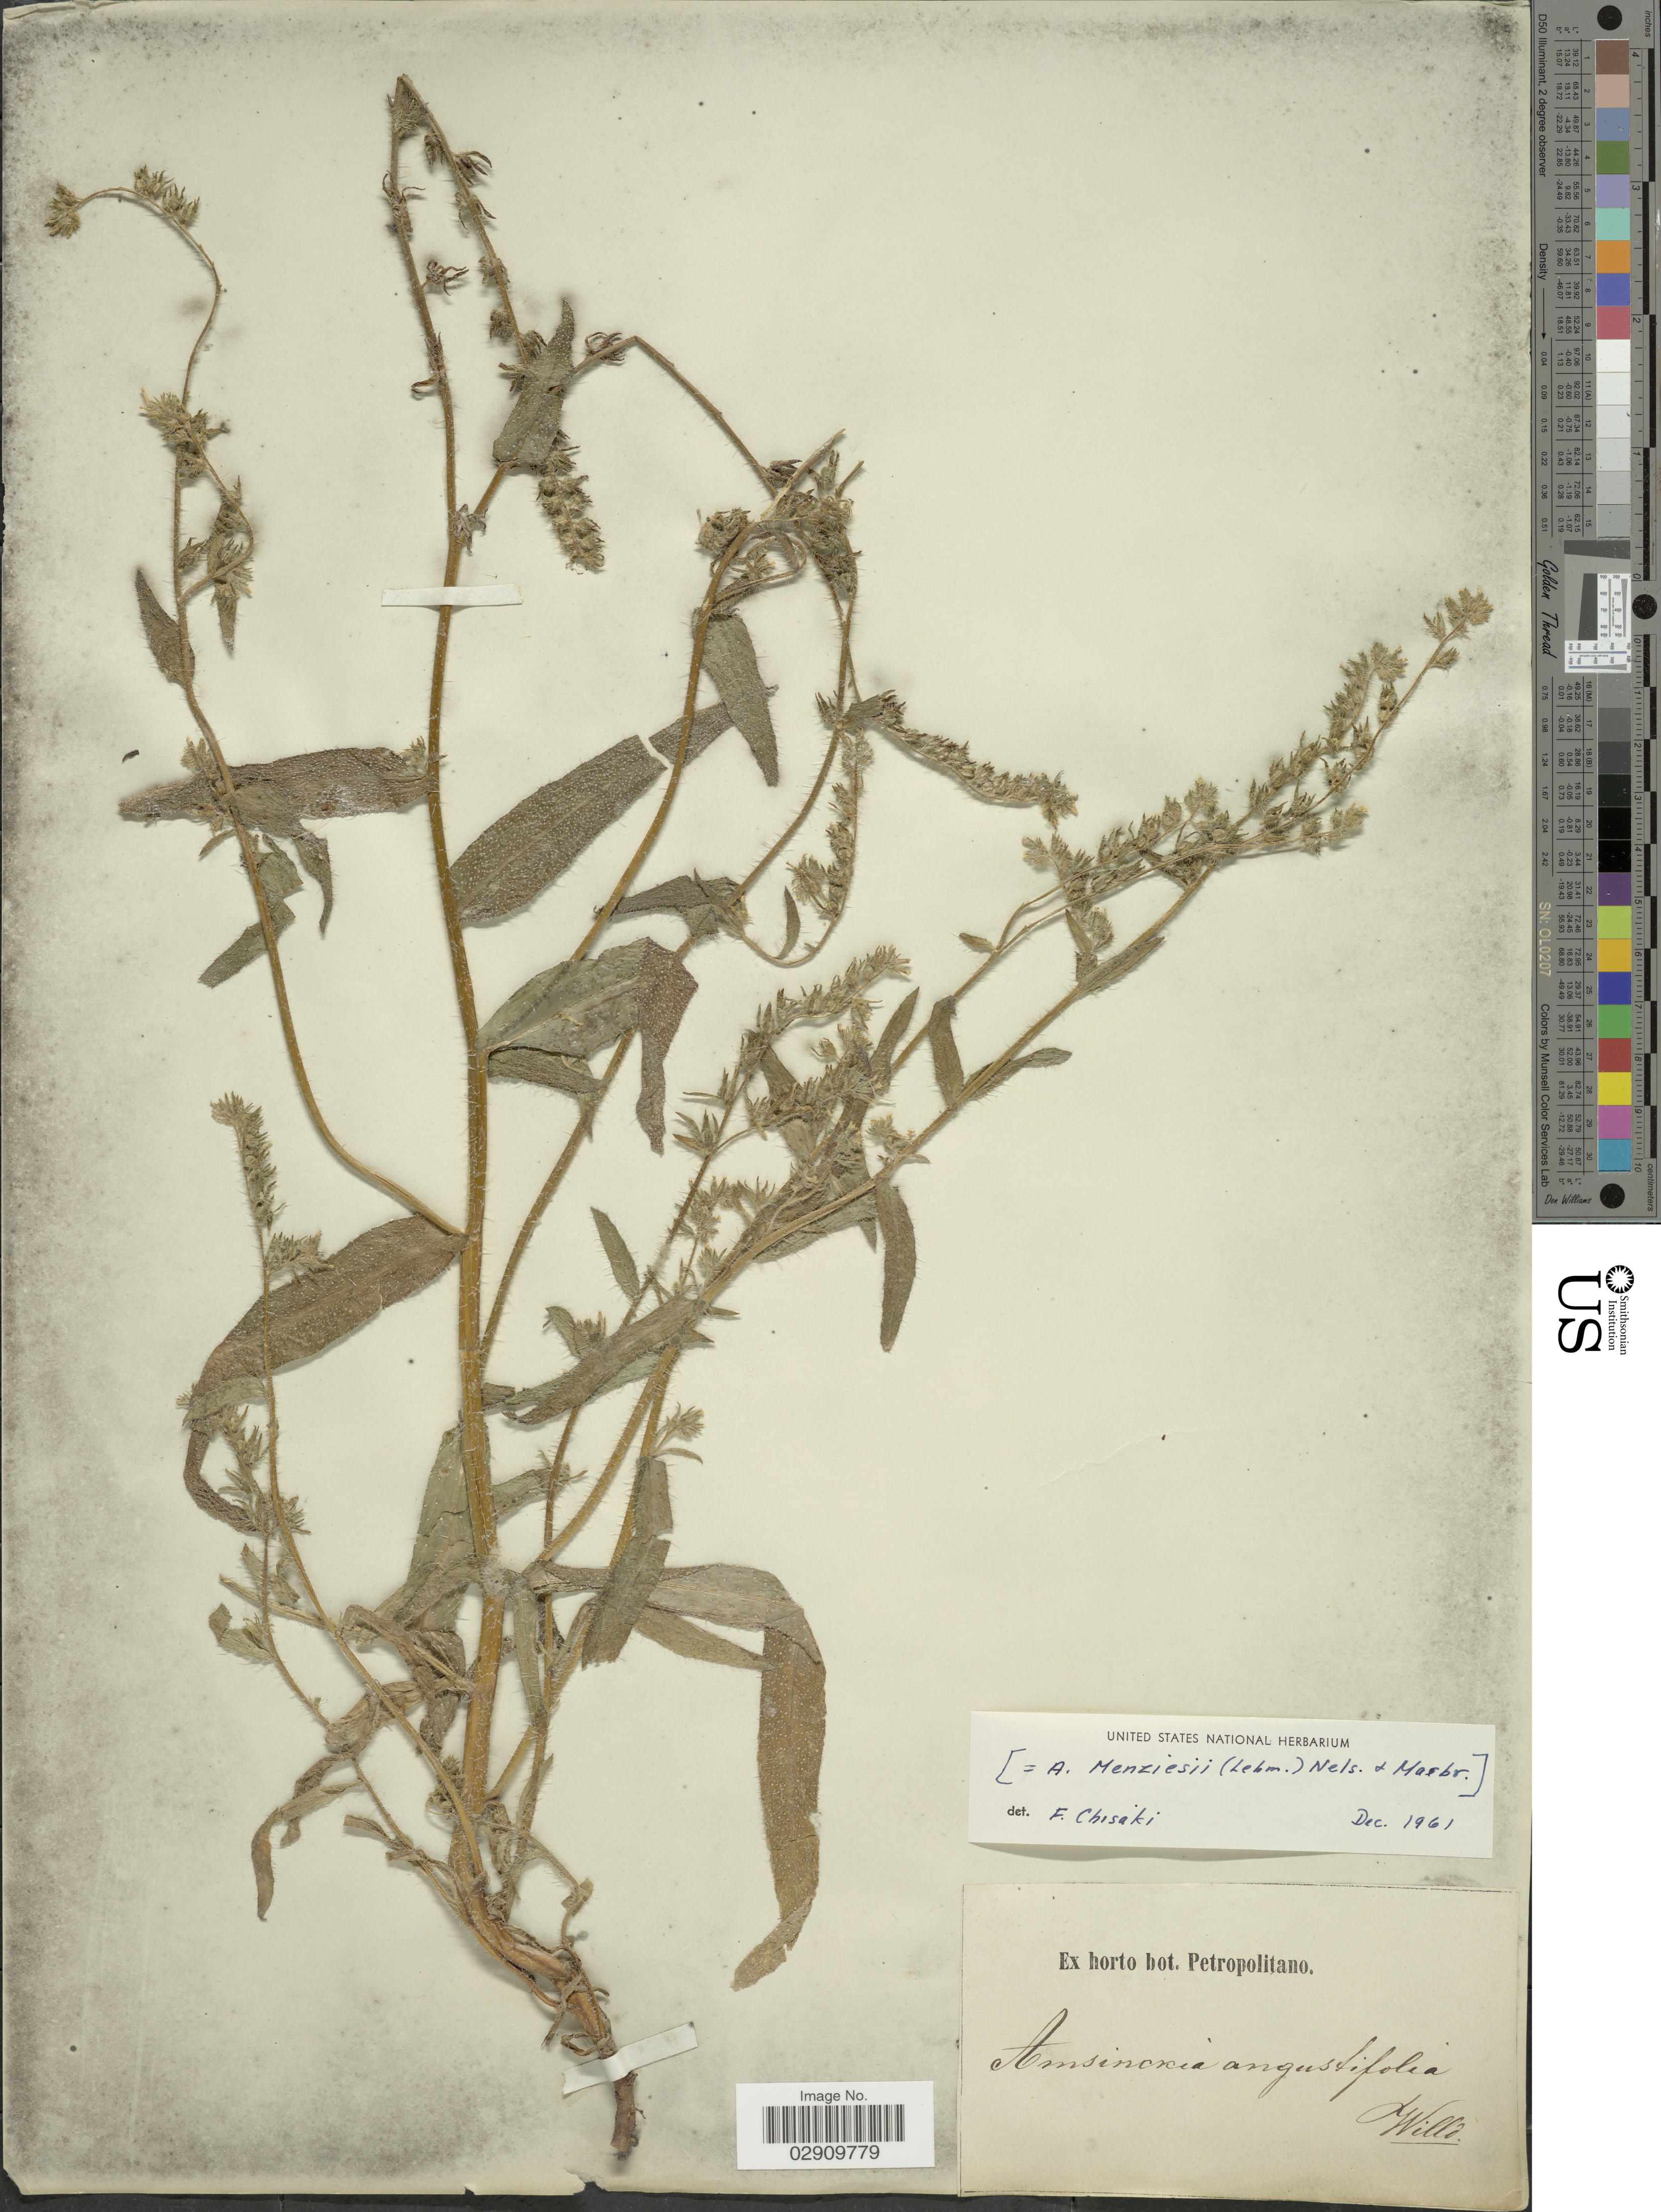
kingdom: Plantae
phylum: Tracheophyta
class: Magnoliopsida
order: Boraginales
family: Boraginaceae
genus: Amsinckia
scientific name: Amsinckia menziesii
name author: A. Nelson & J.F. Macbr.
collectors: ex Horto Bot. Petropolitano